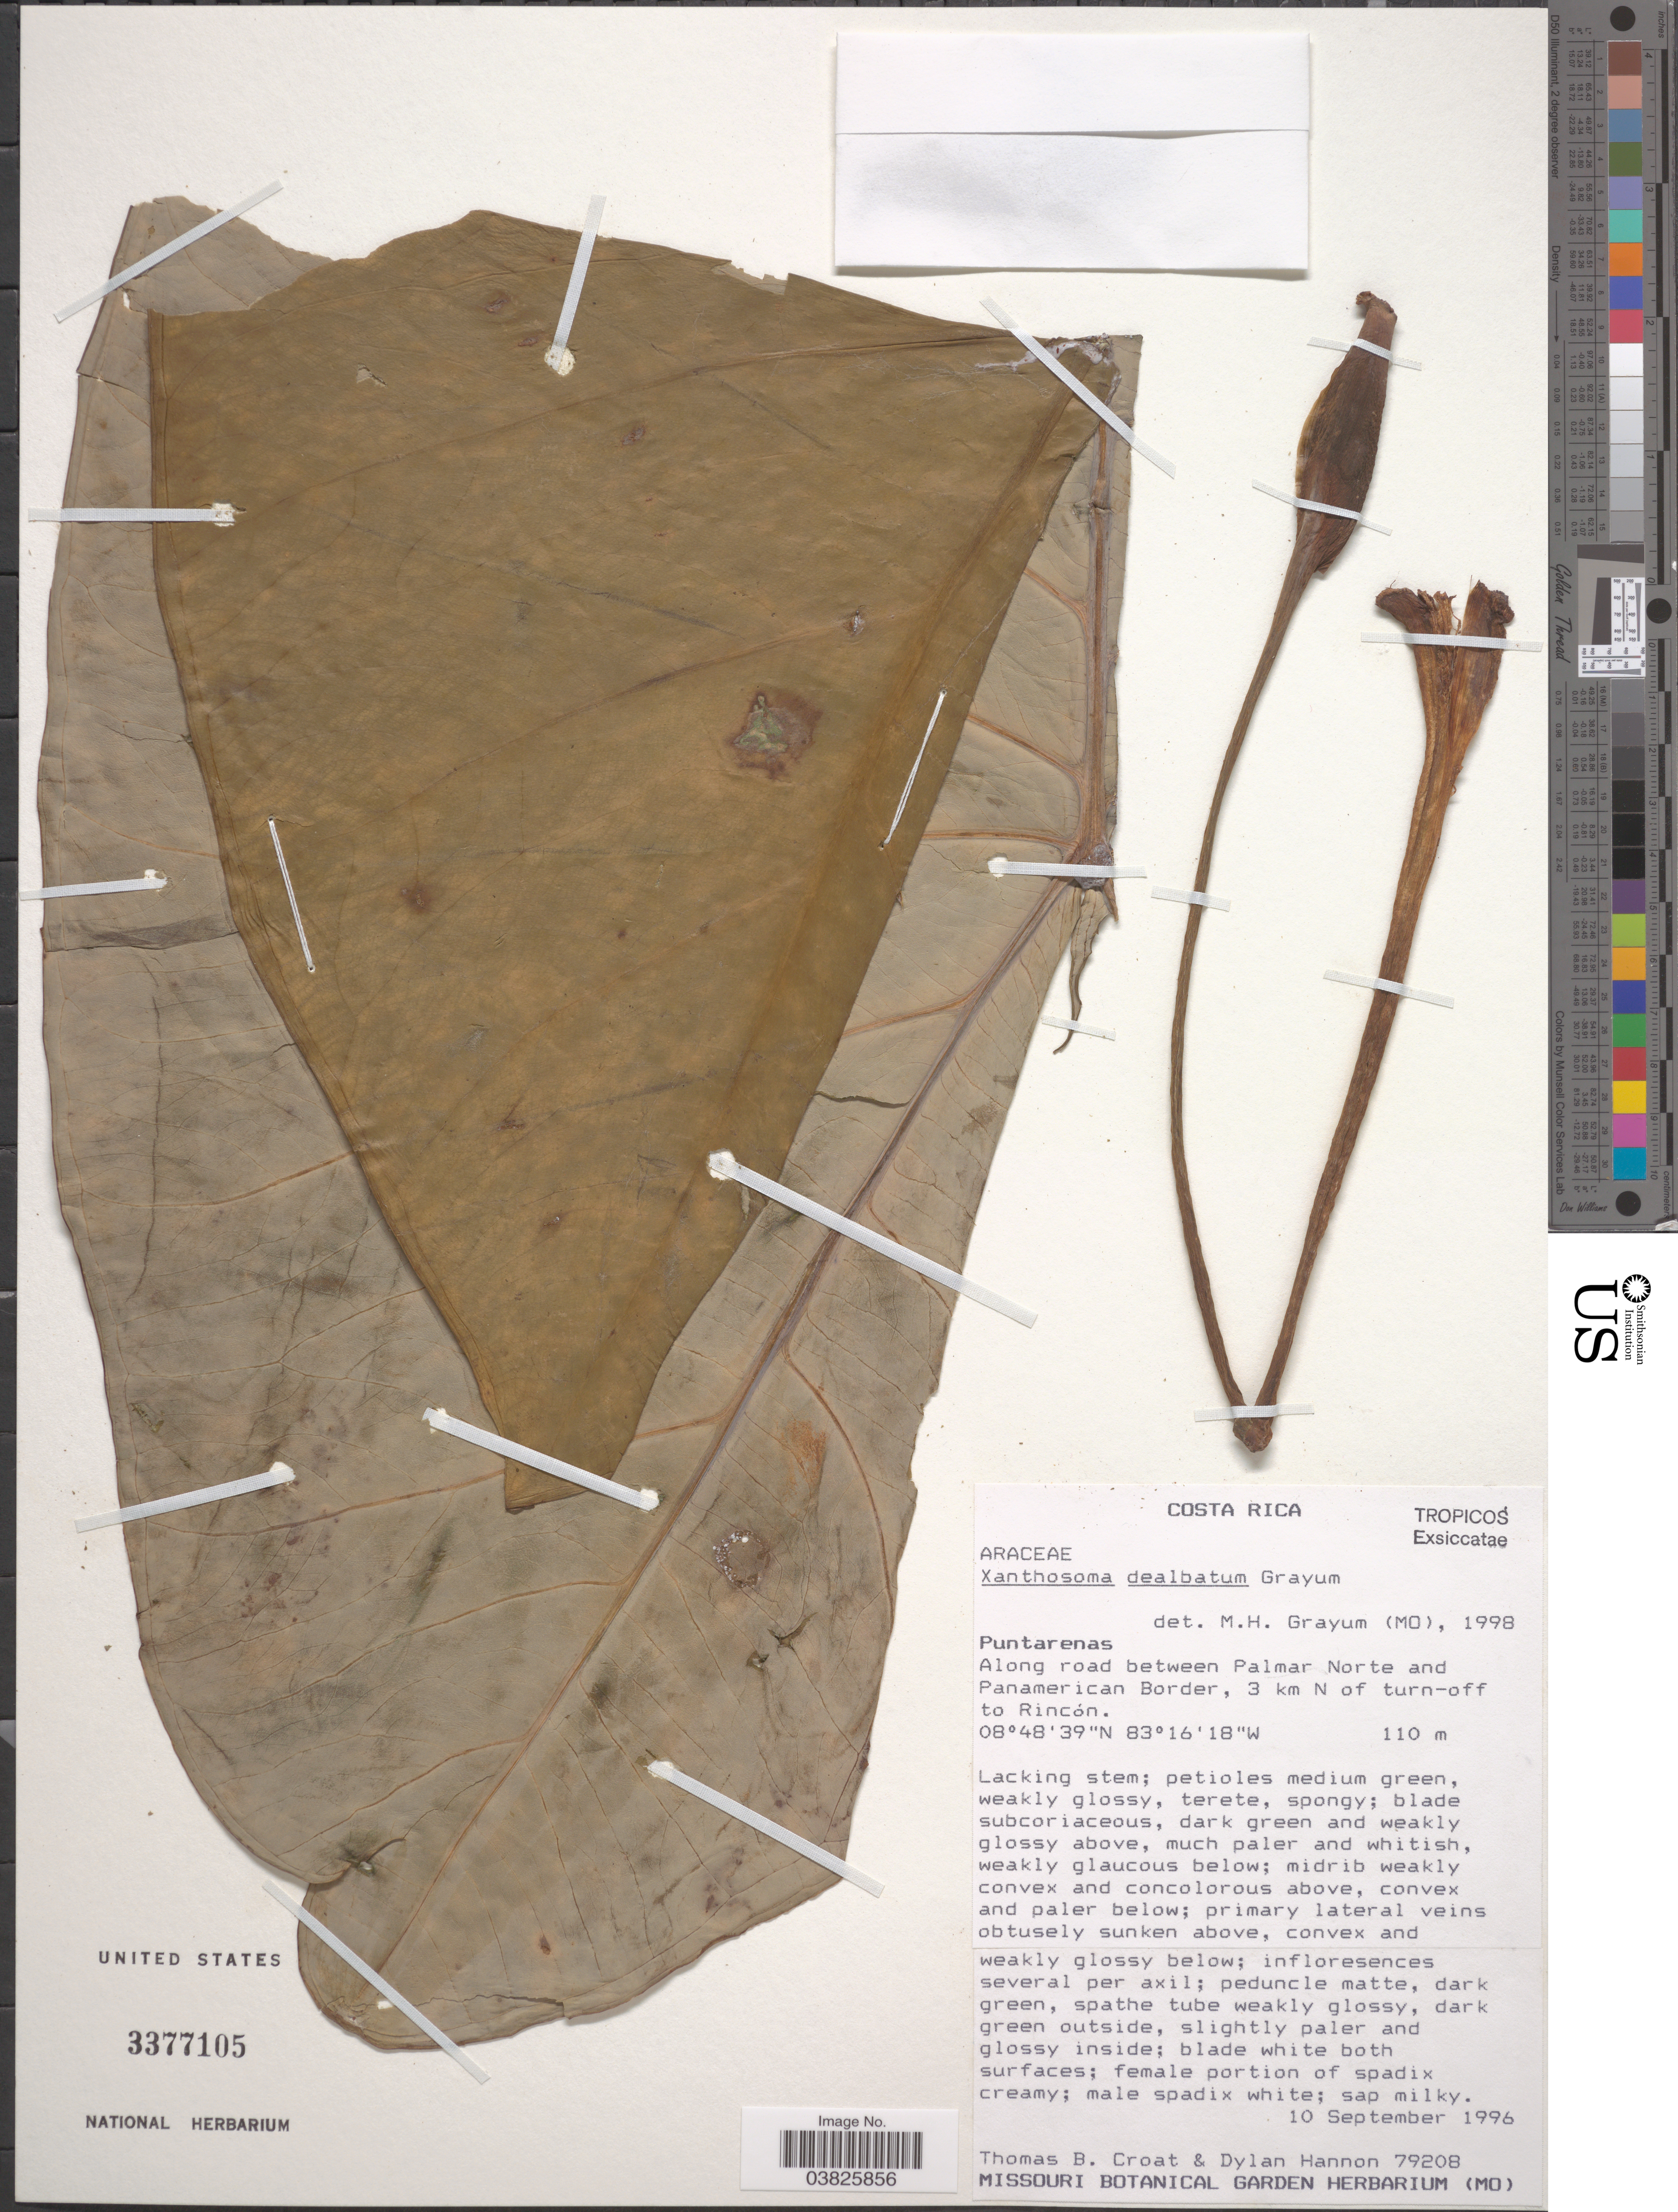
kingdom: Plantae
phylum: Tracheophyta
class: Liliopsida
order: Alismatales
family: Araceae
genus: Xanthosoma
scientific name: Xanthosoma dealbatum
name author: Grayum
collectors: T. B. Croat & D. Hannon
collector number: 79208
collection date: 1996-09-10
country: Costa Rica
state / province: Puntarenas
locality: Along road between Palmar Norte and Panamerican Border, 3 km N of turn-off to Rincón.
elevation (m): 110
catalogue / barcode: US 3377105